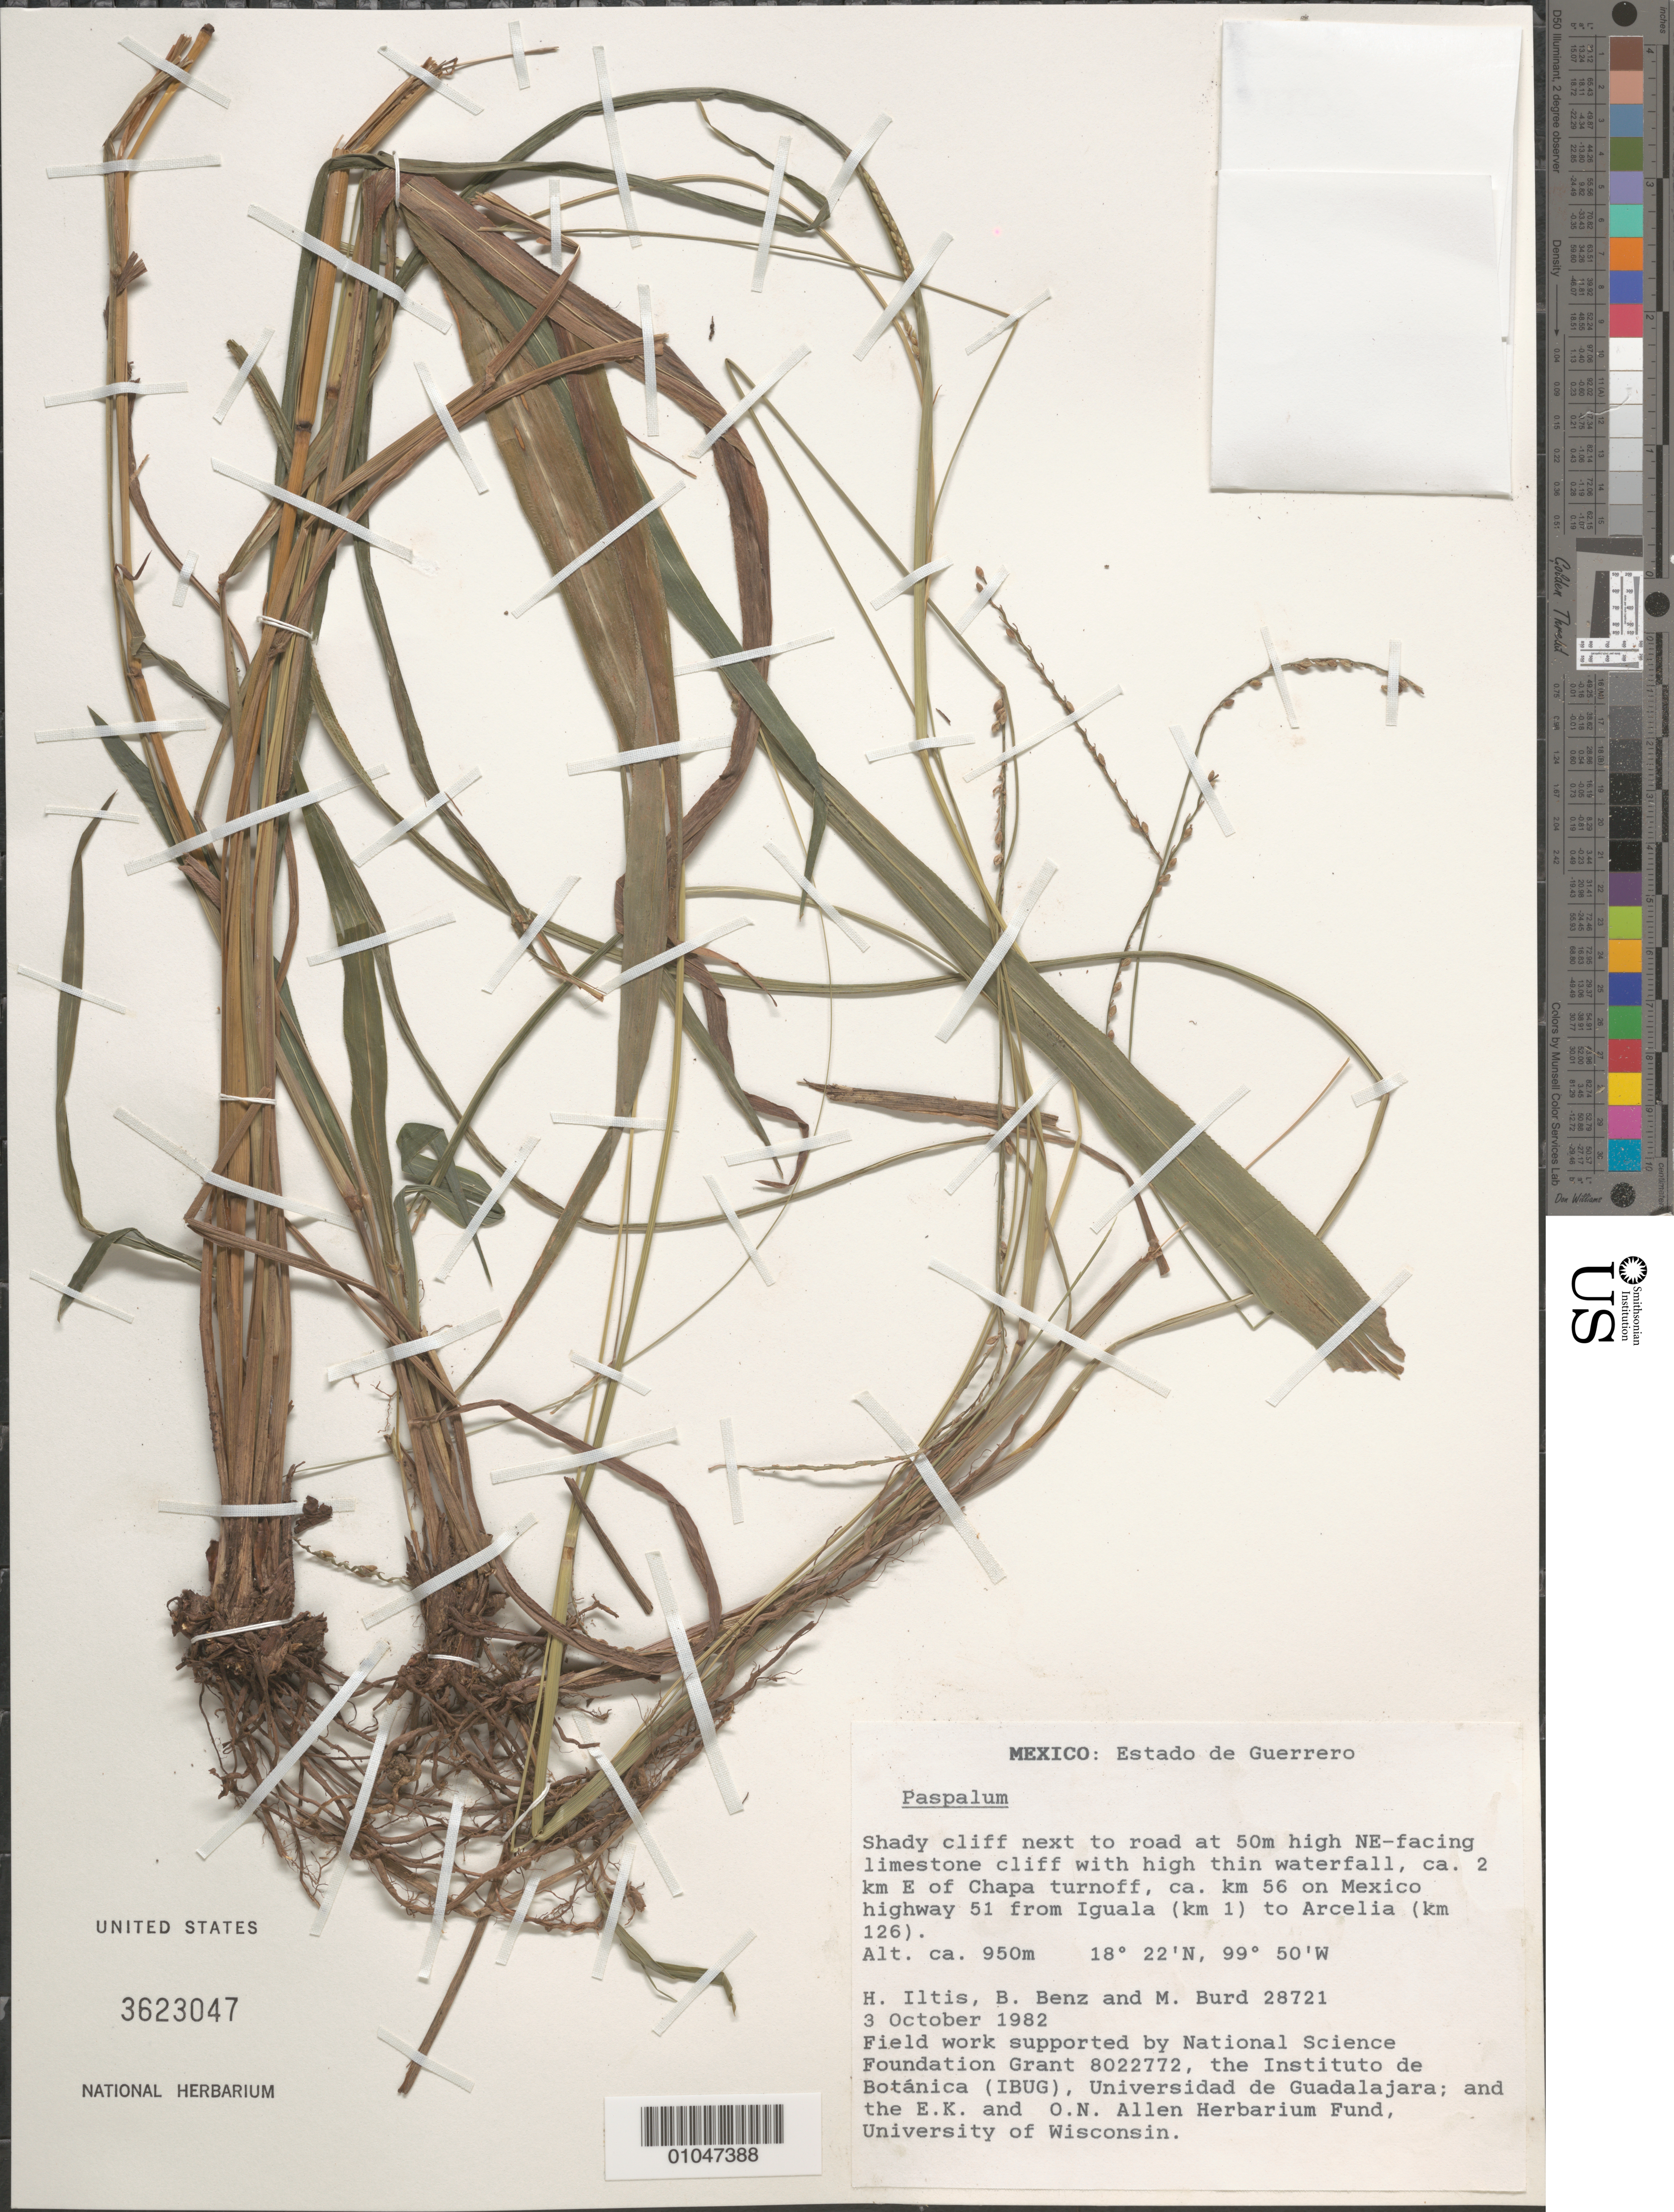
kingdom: Plantae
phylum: Tracheophyta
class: Liliopsida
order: Poales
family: Poaceae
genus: Paspalum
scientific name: Paspalum sp.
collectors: H. H. Iltis, B. Benz & M. Burd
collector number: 28721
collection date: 1982-10-03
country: Mexico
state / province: Guerrero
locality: NE-facing limestone cliff with high thin watercall ca. 2 km E of Chapa turnoff, ca Km 56 on Mexico highway 51 from Iguala (Km 1) to Arcelia (Km 126).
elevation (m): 950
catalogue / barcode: US 3623047